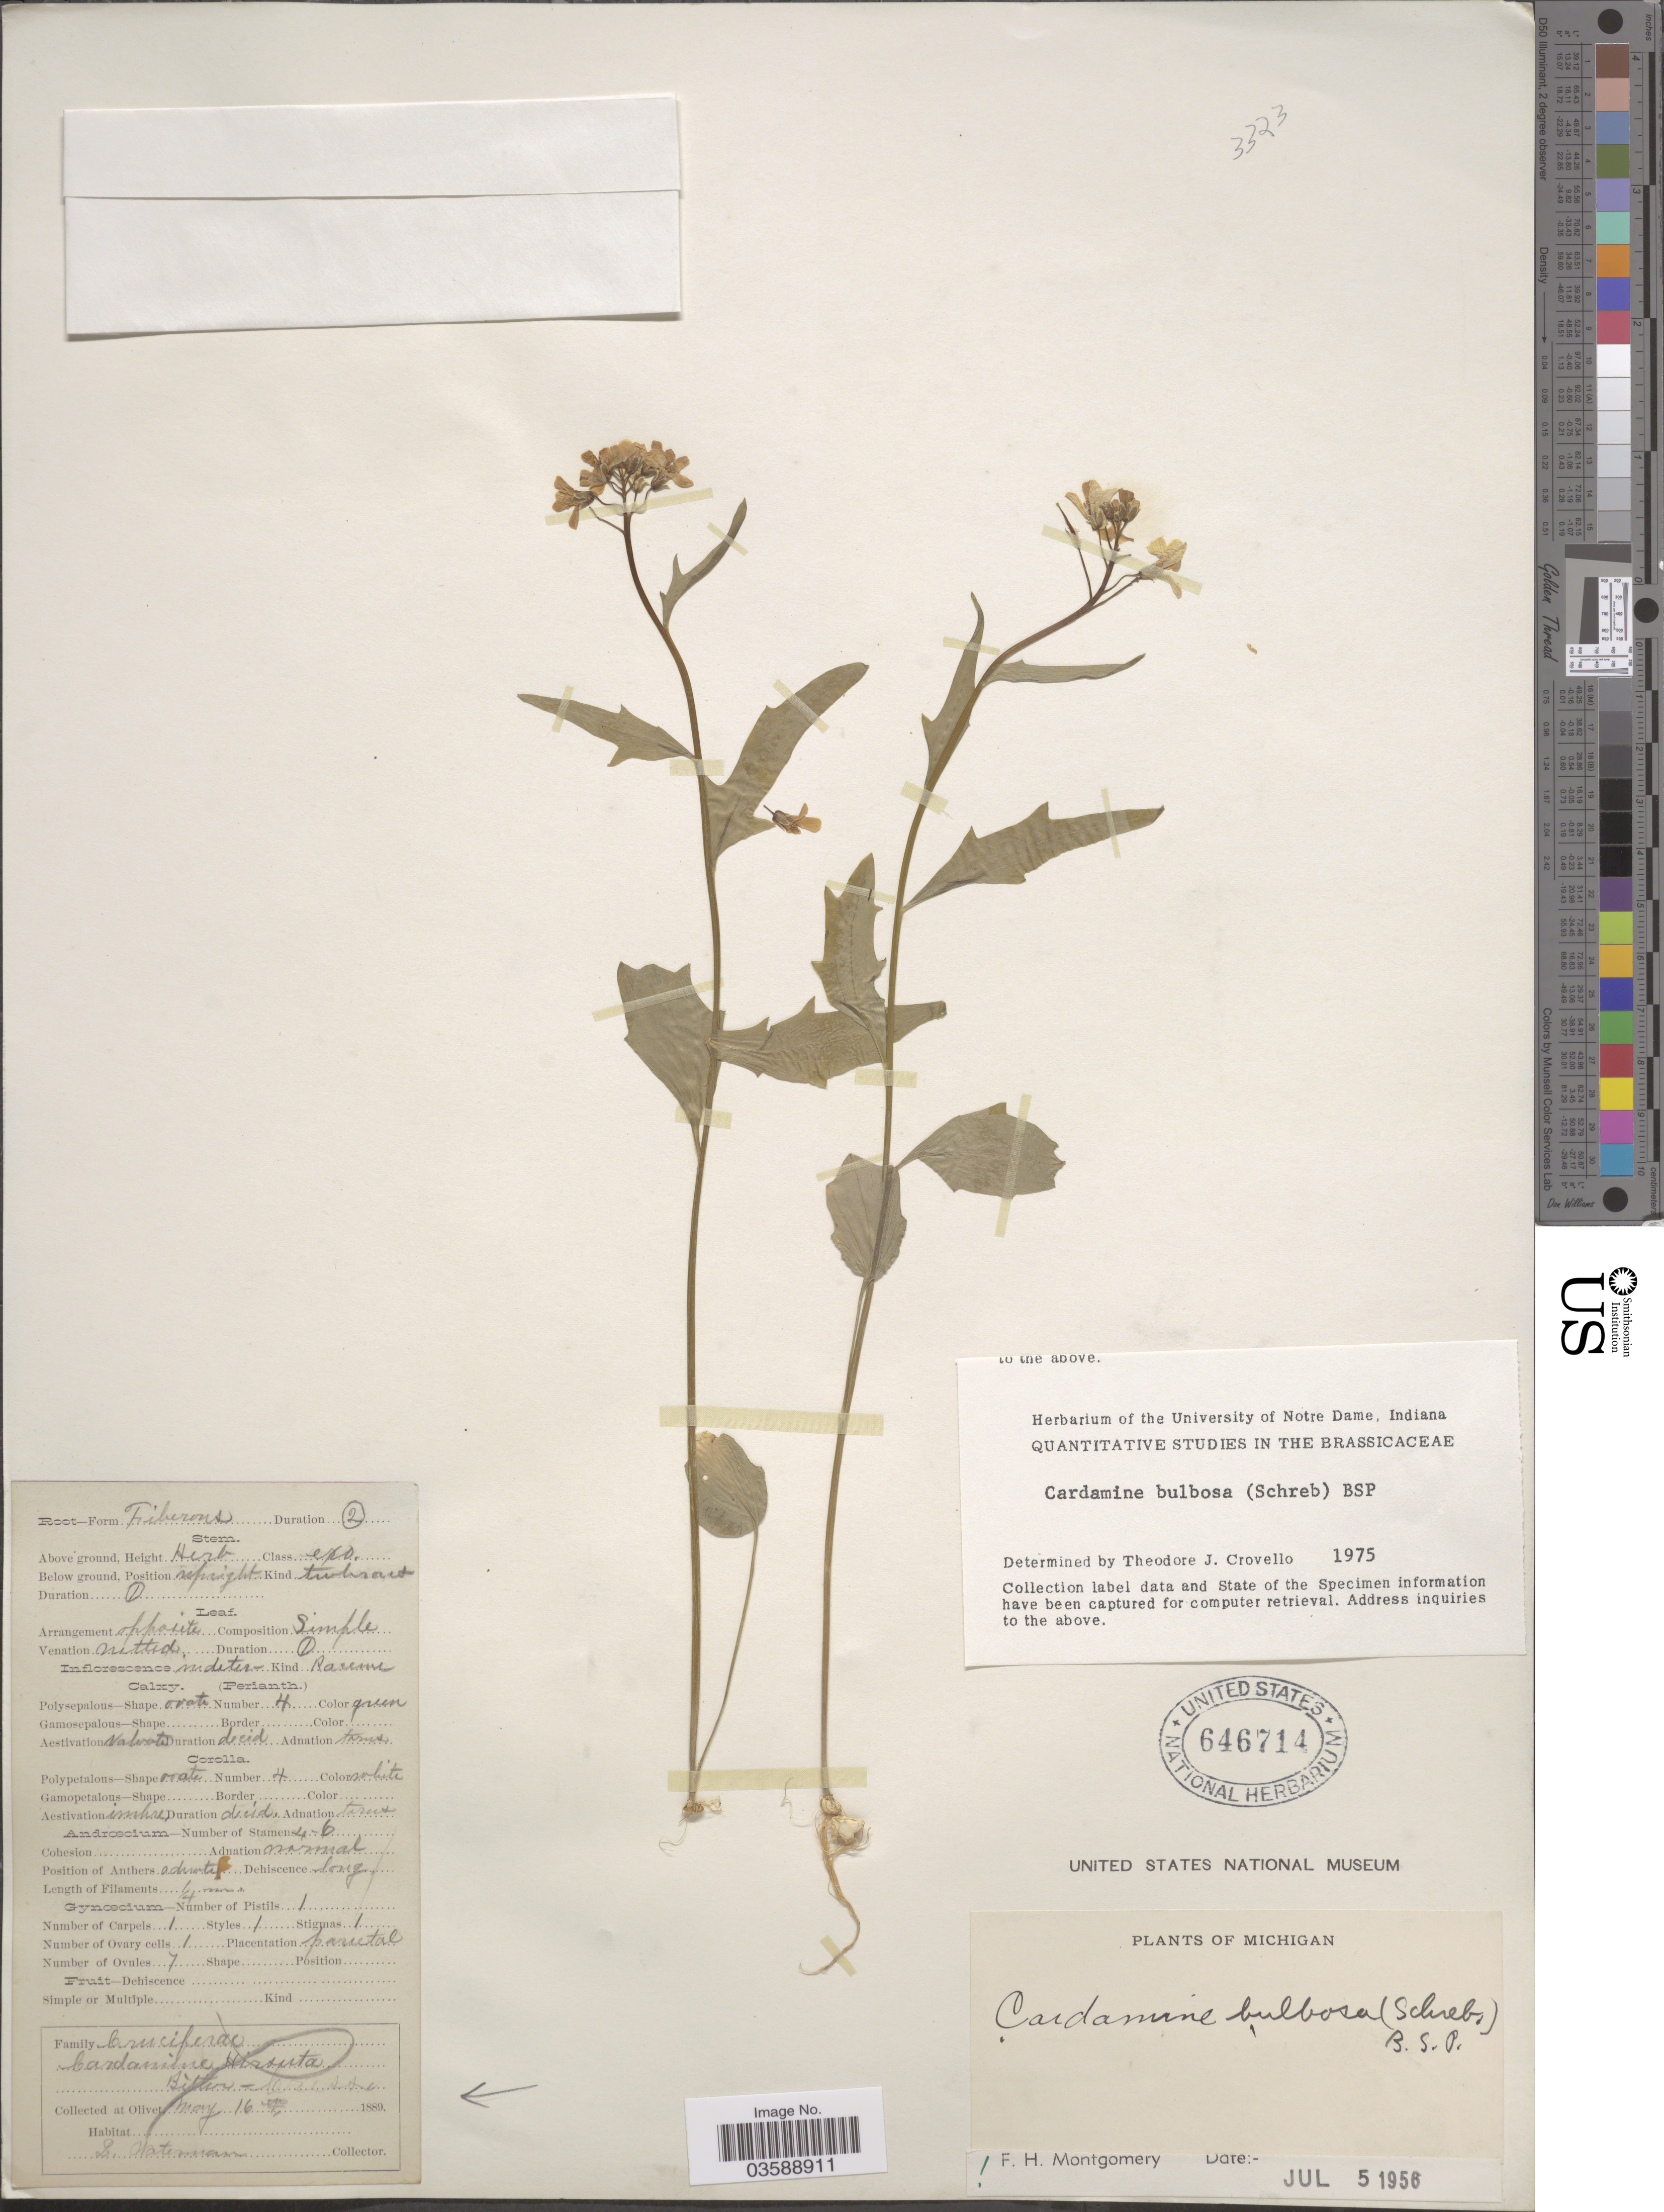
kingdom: Plantae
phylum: Tracheophyta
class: Magnoliopsida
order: Brassicales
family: Brassicaceae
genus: Cardamine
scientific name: Cardamine bulbosa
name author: (Schreb. ex Muhl.) Britton et al.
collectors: L. Waterman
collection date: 1889-05-16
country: United States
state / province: Michigan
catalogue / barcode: US 646714